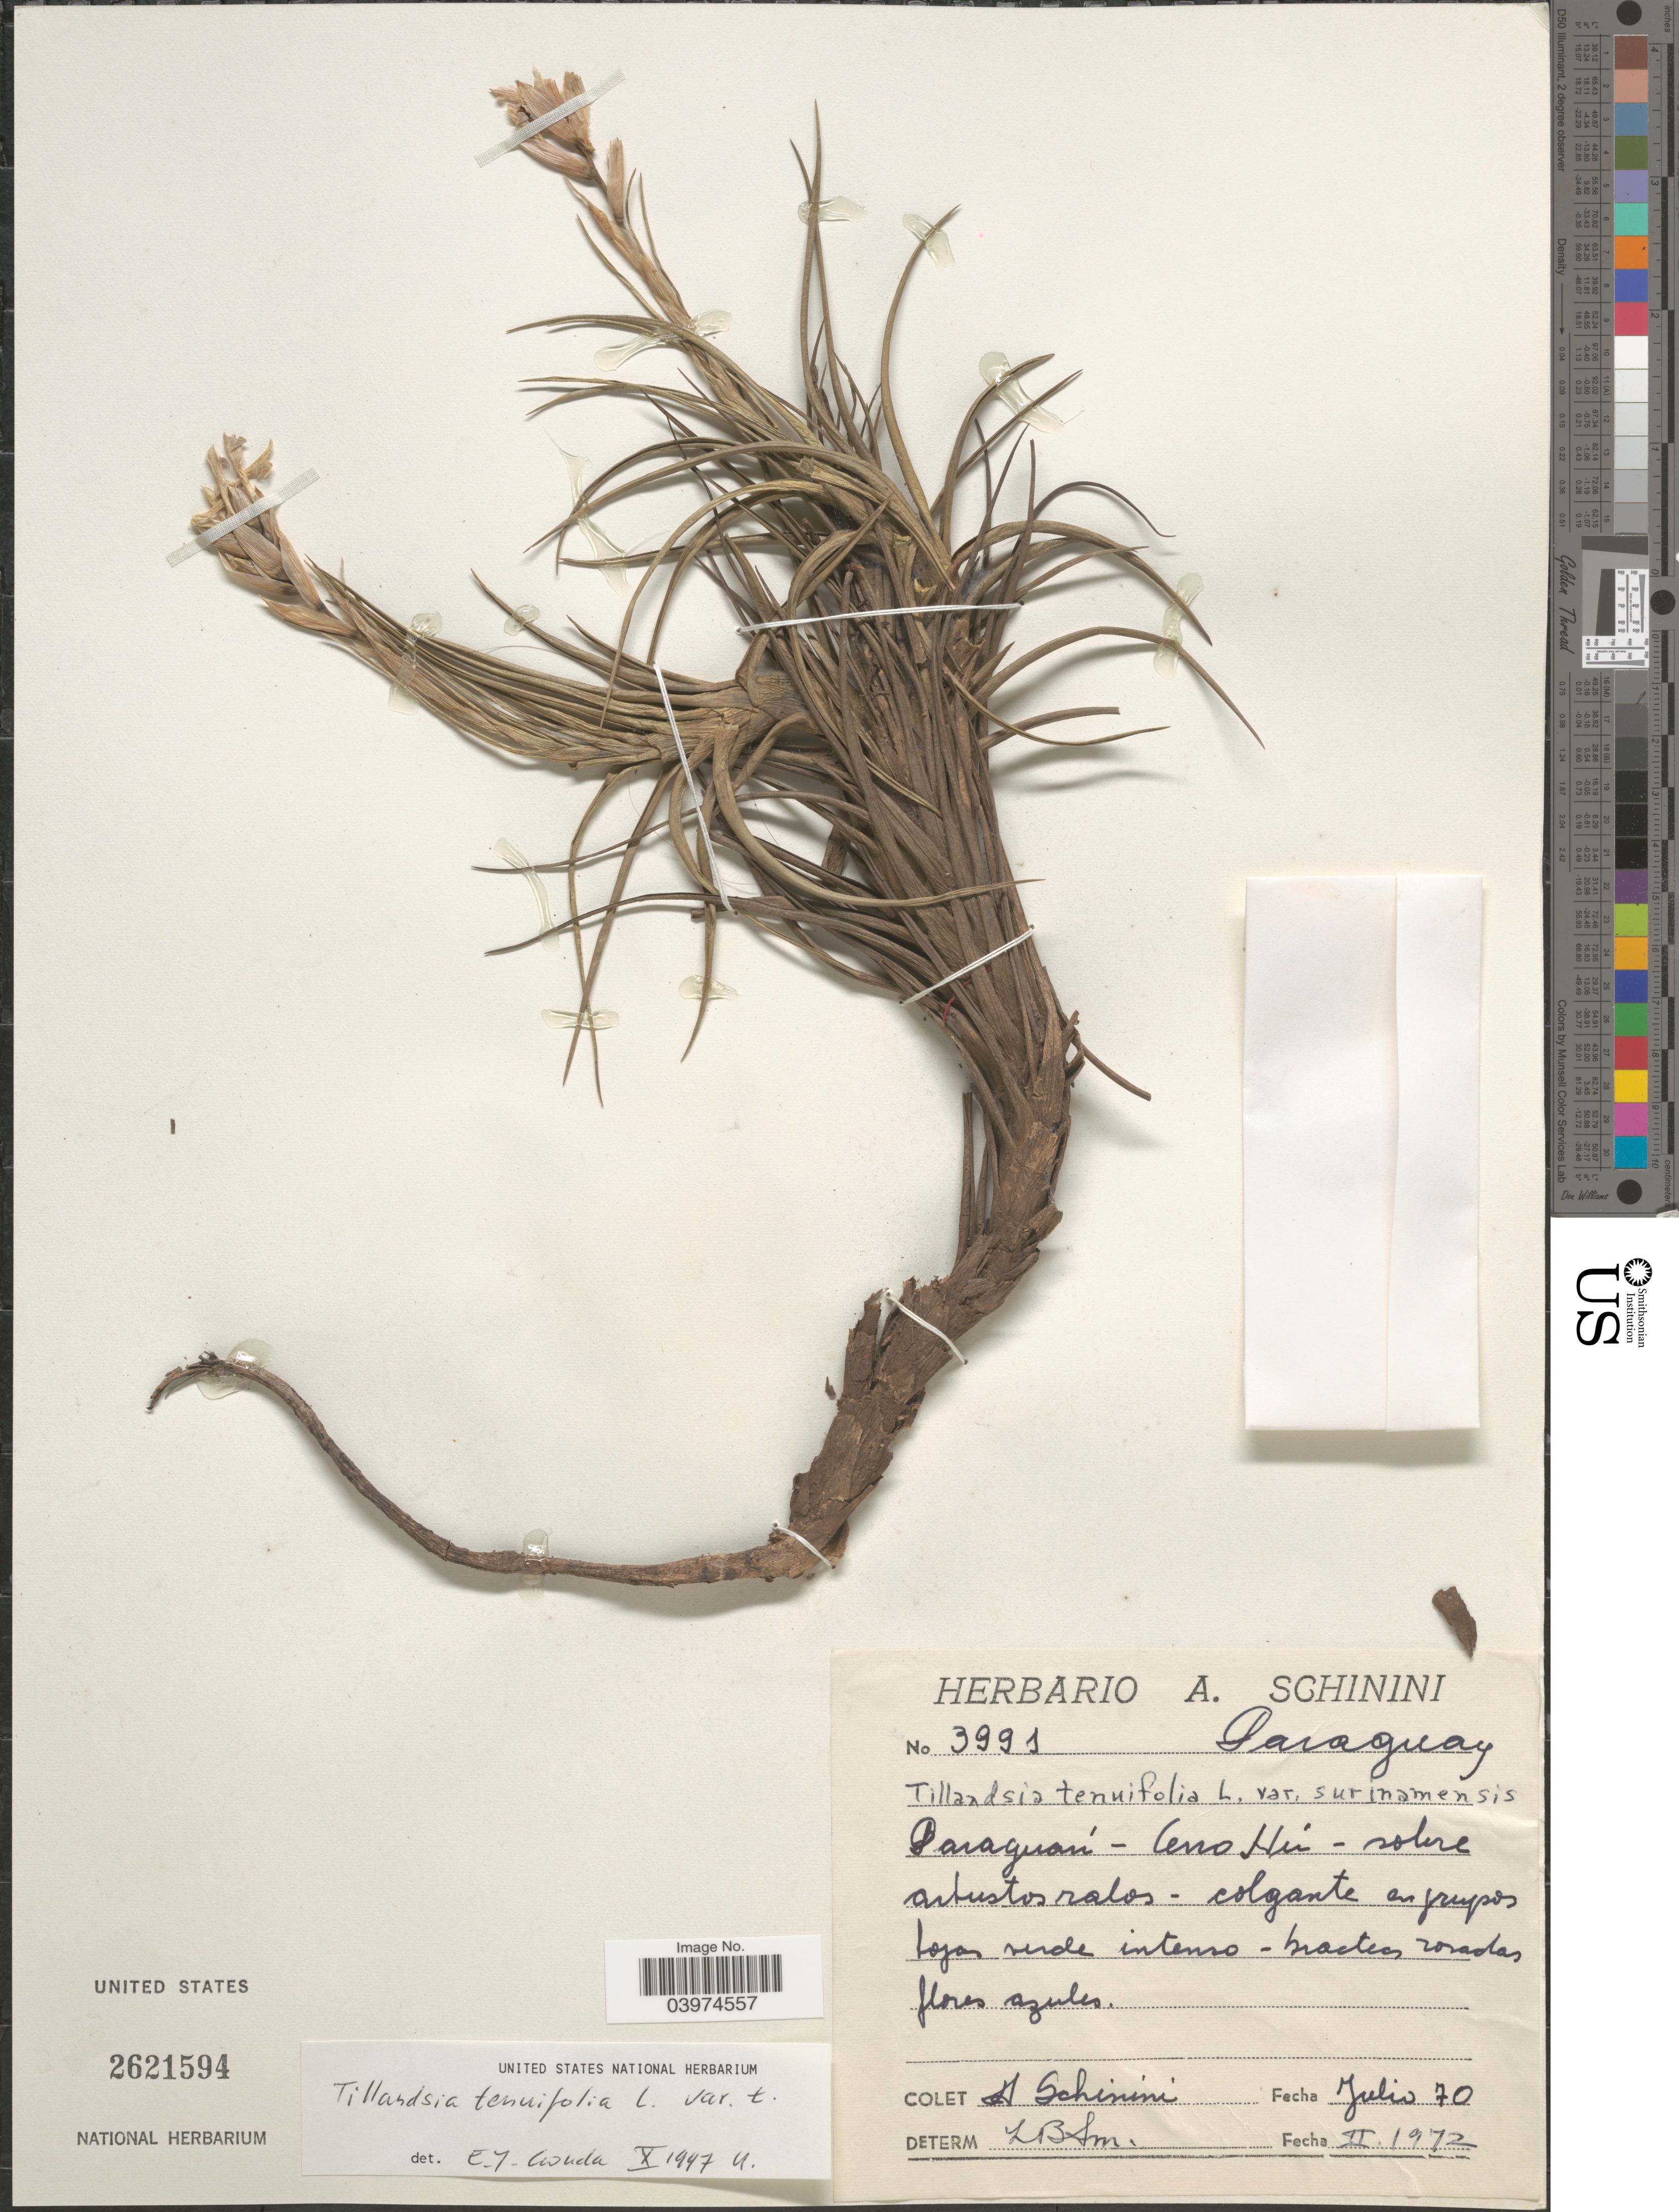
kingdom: Plantae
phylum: Tracheophyta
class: Liliopsida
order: Poales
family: Bromeliaceae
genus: Tillandsia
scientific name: Tillandsia tenuifolia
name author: L.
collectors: A. Schinini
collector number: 3991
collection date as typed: Transcribed d/m/y: /7/70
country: Paraguay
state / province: Paraguari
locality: Cerro Hú-sobre arbustos ralos.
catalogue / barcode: US 2621594